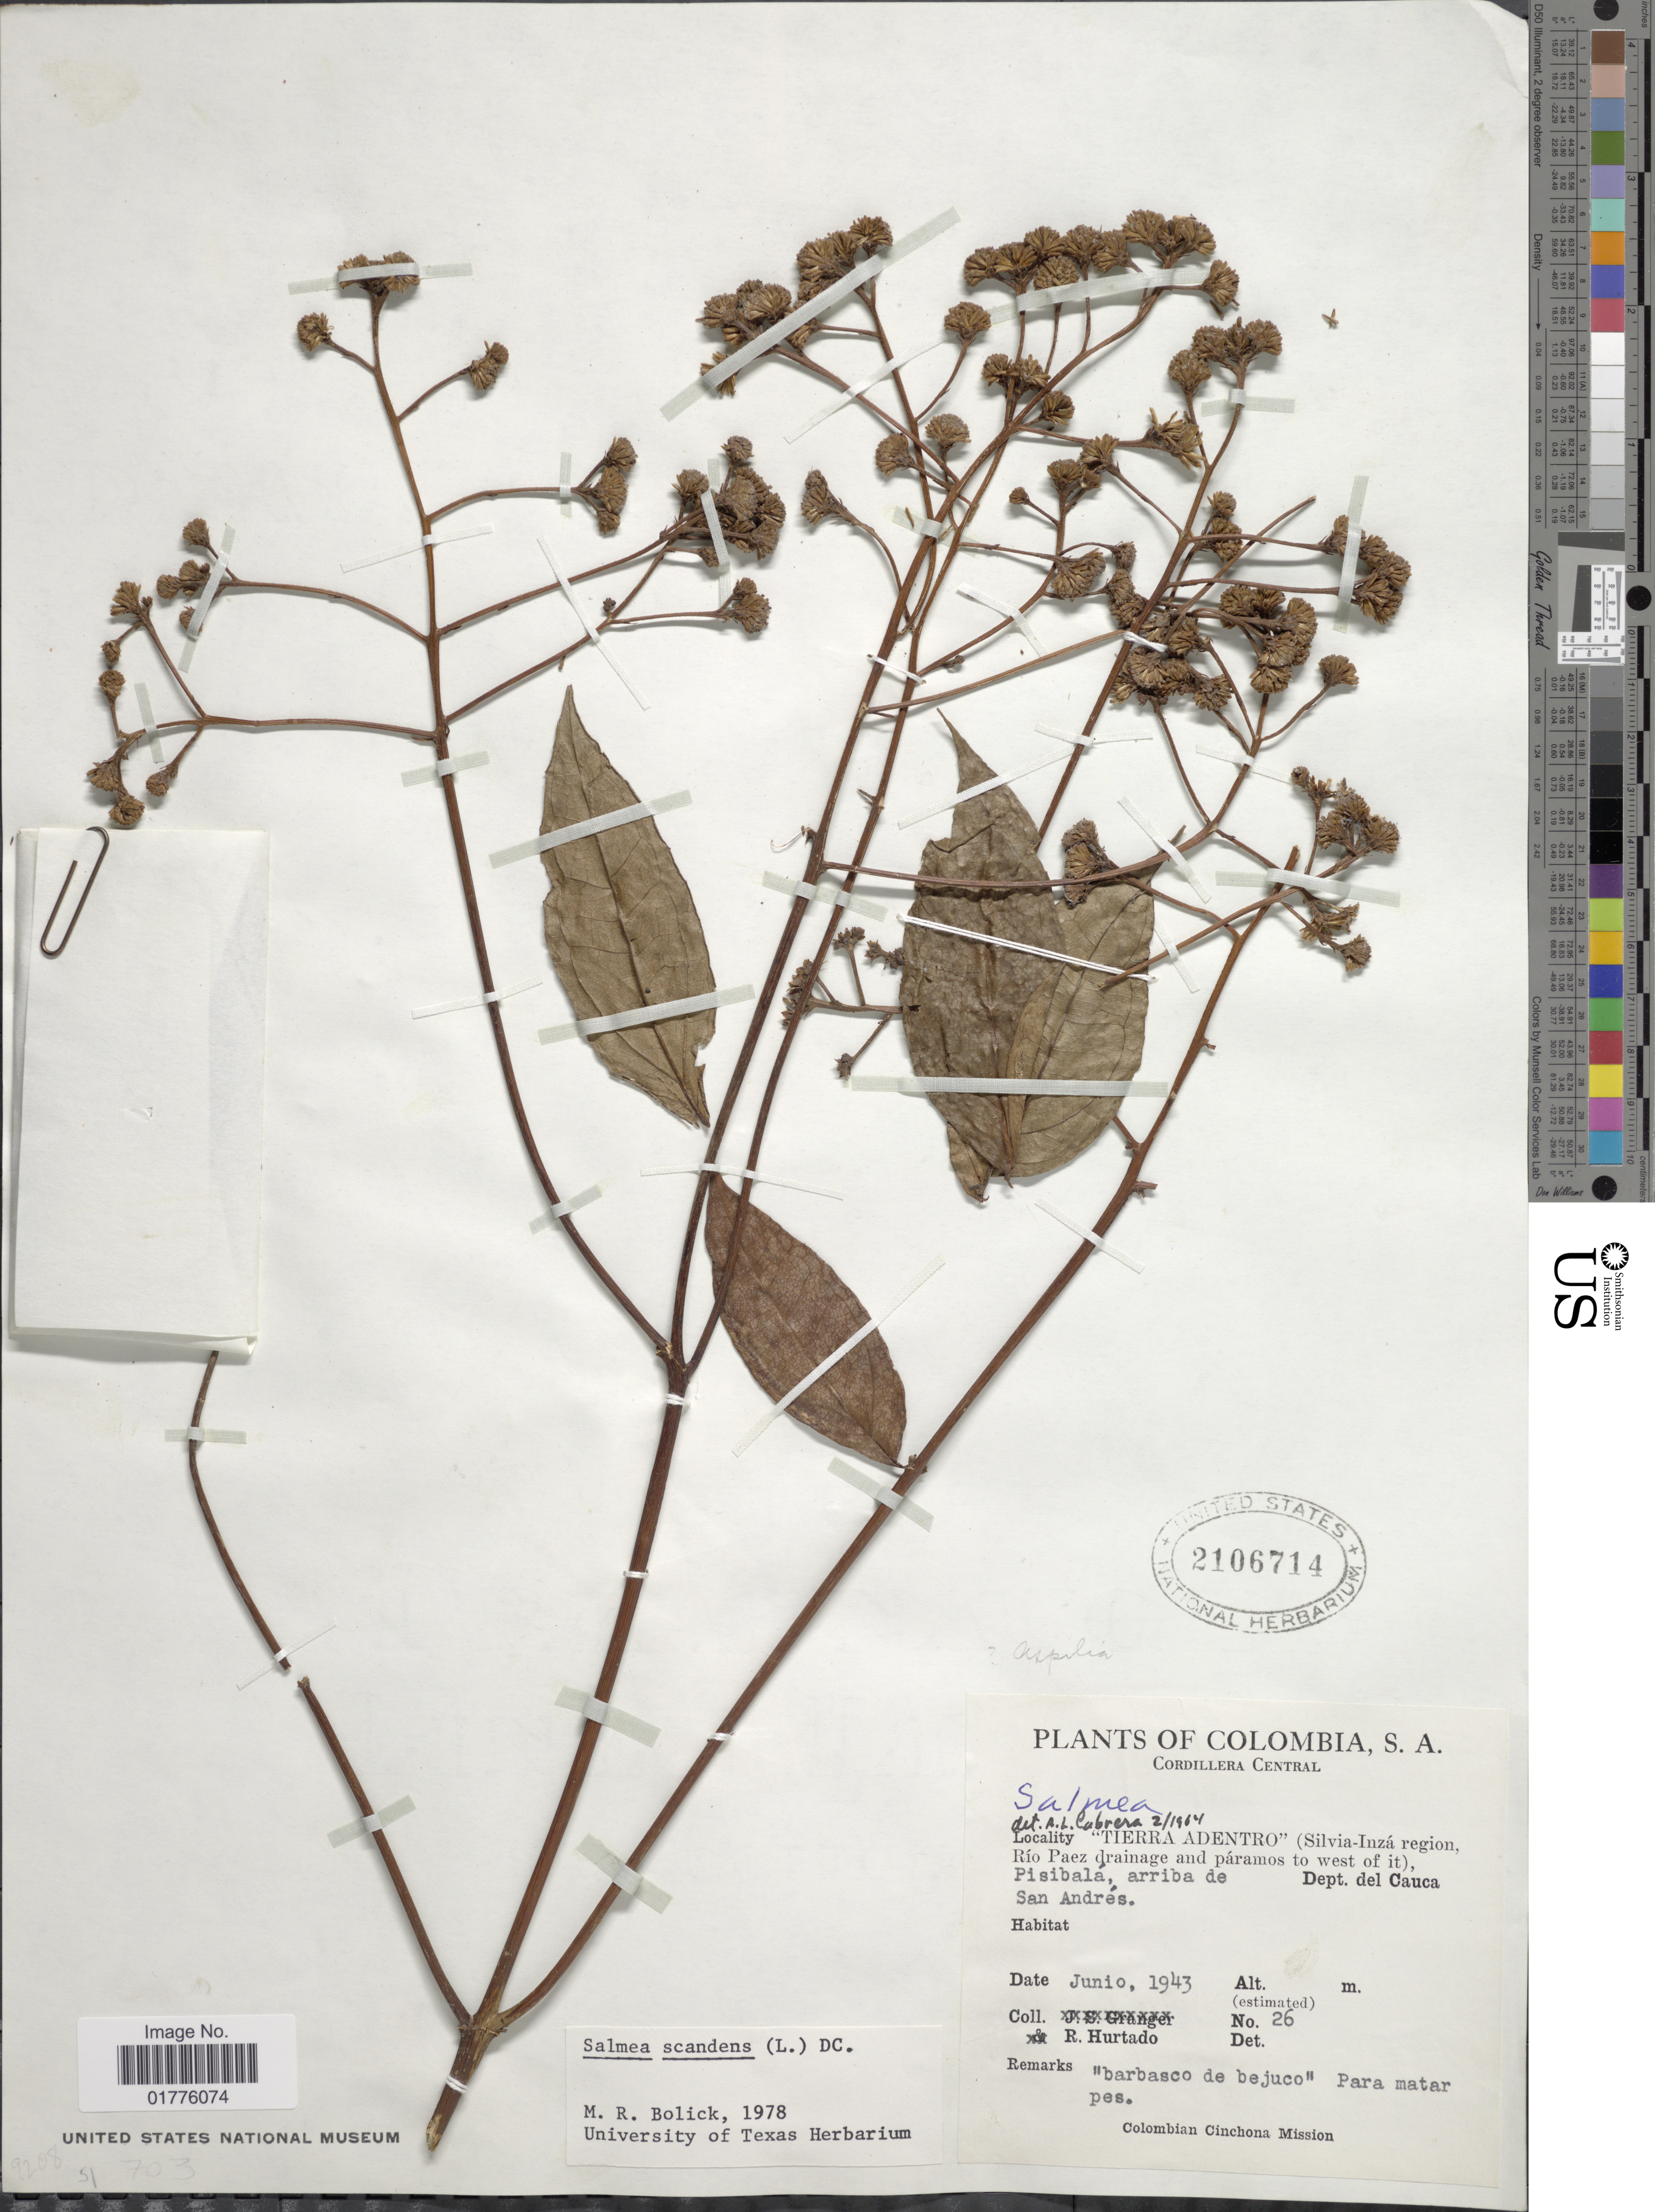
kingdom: Plantae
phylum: Tracheophyta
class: Magnoliopsida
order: Asterales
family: Asteraceae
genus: Salmea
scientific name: Salmea scandens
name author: (L.) DC.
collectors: R. Hurtado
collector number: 26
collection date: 1943-06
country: Colombia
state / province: Cauca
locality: Tierra Adentro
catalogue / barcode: US 2106714